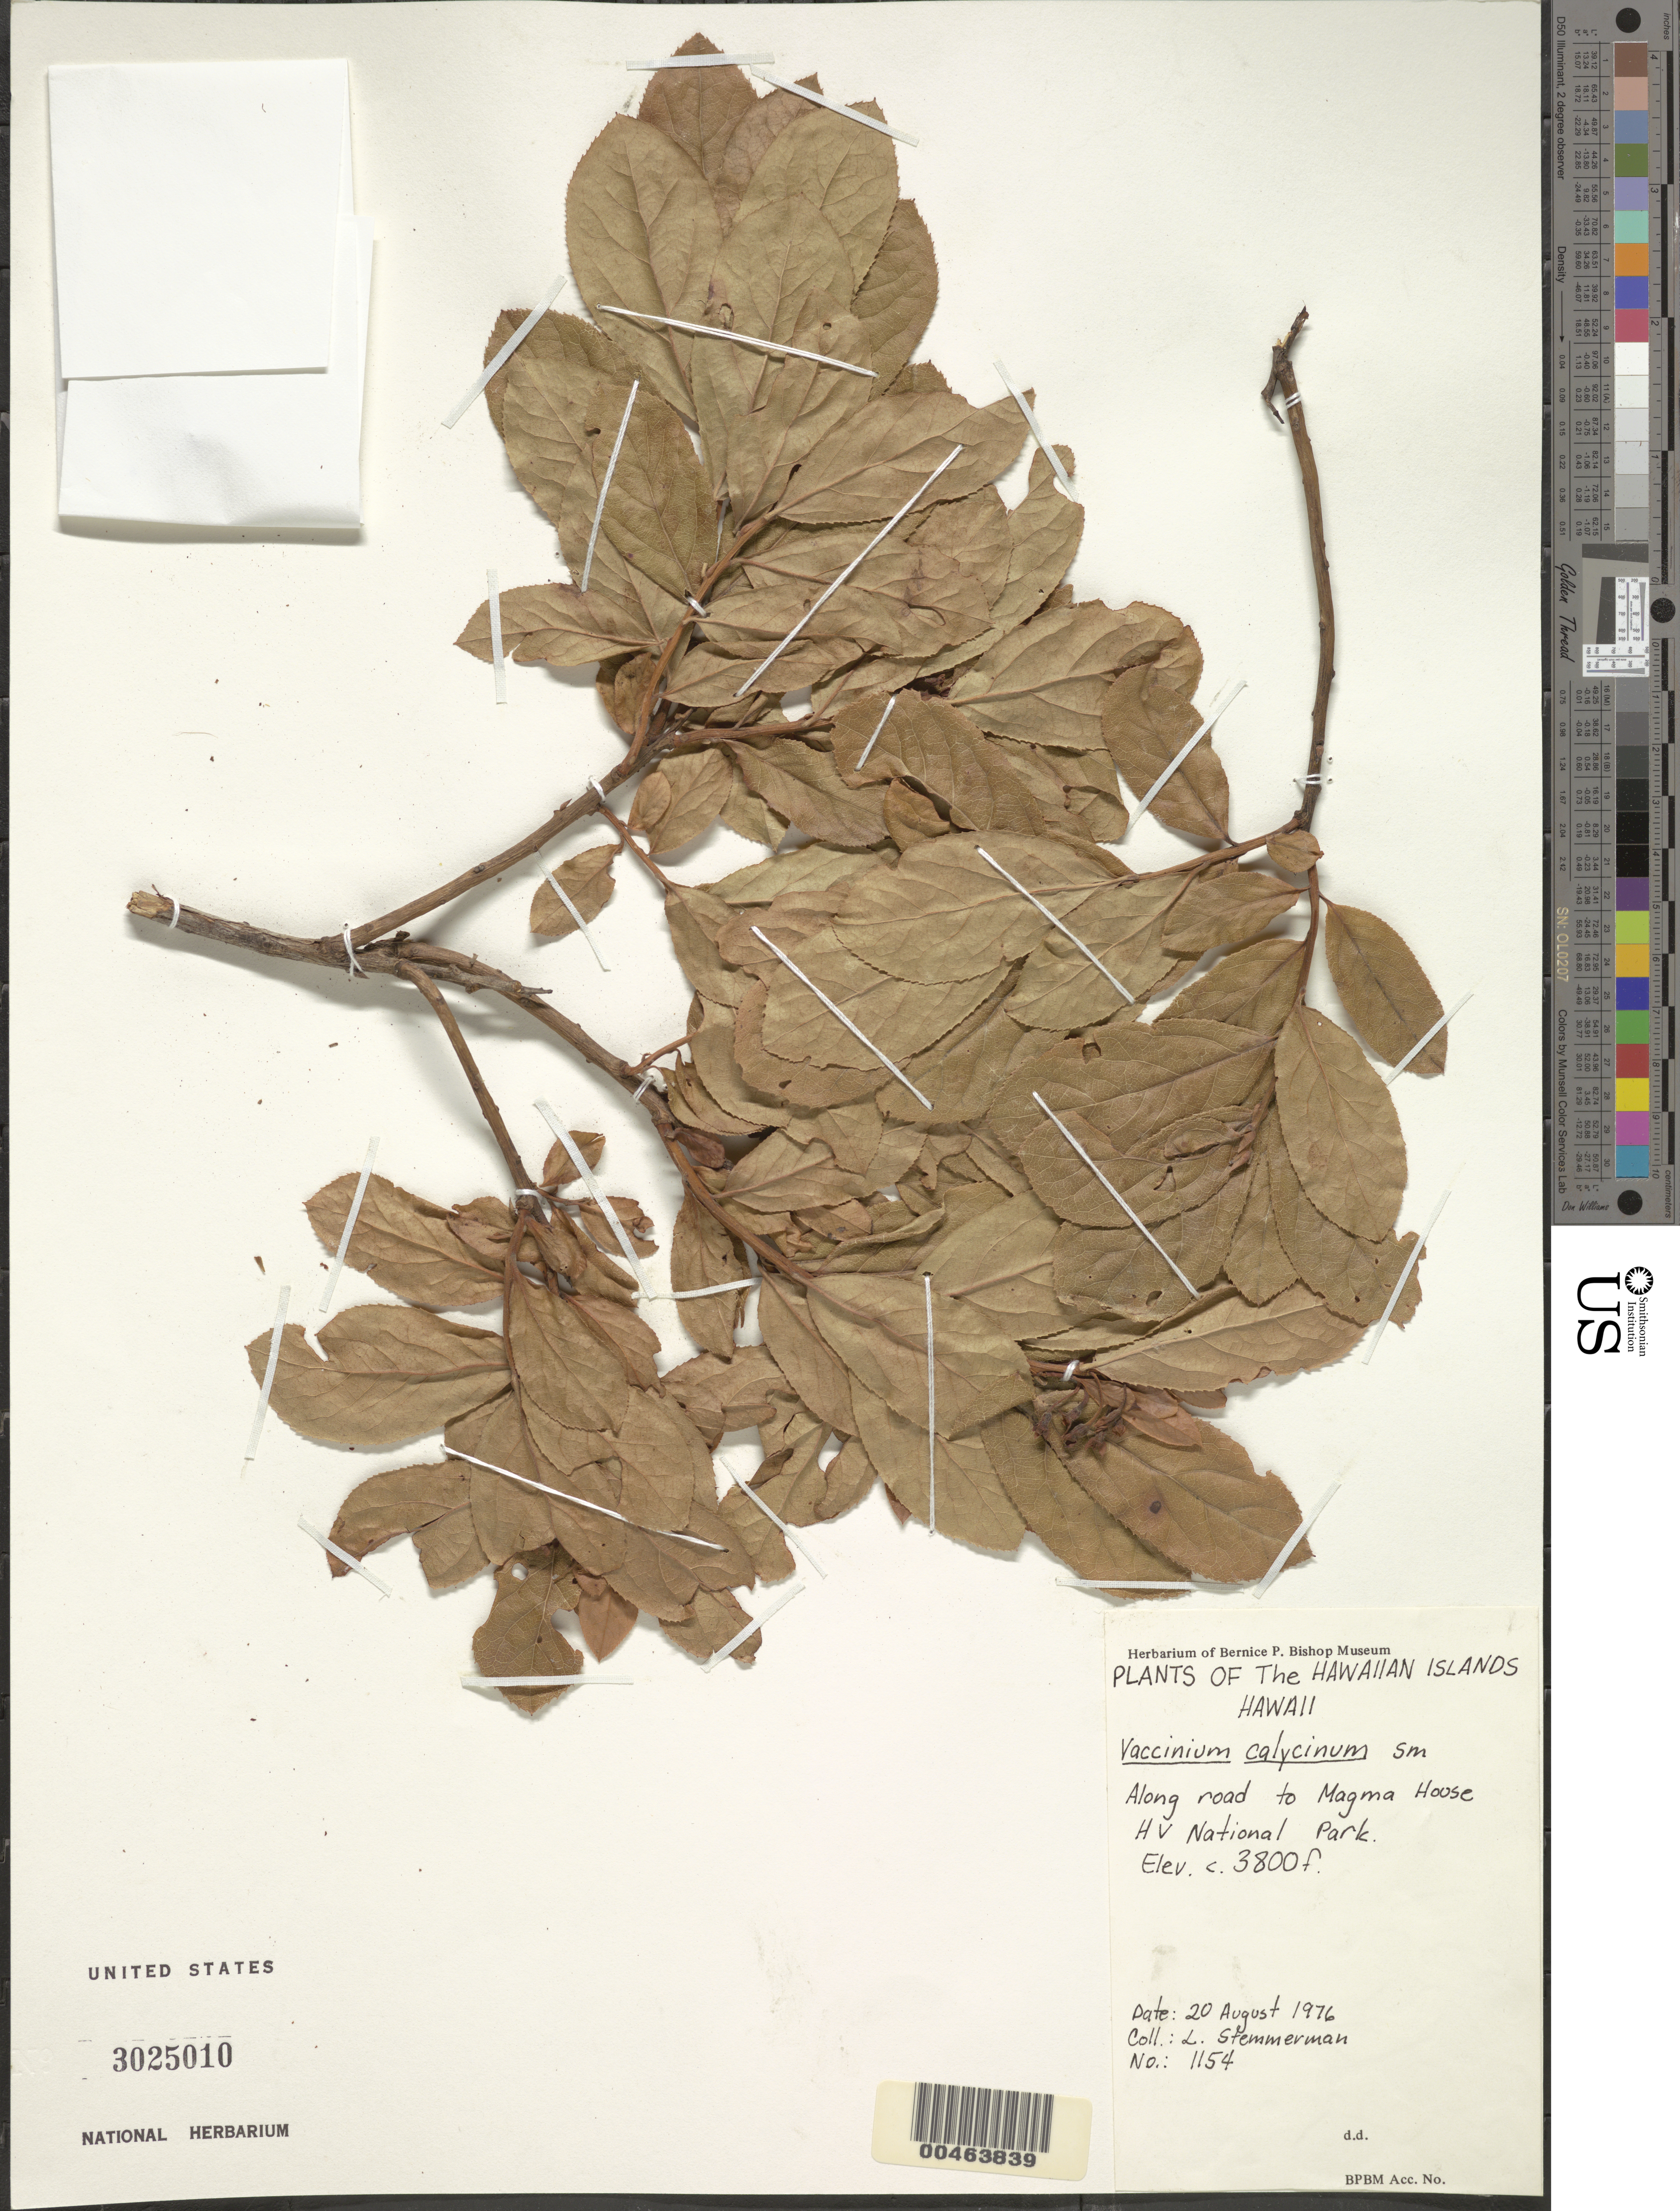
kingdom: Plantae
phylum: Tracheophyta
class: Magnoliopsida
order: Ericales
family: Ericaceae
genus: Vaccinium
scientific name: Vaccinium calycinum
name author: Sm.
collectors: L. Stemmermann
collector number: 1154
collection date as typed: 20 Aug 1976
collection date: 1976-08-20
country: United States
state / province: Hawaii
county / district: Hawaii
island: Hawaii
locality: Along road to Magma House HV National Park.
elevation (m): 1158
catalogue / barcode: US 3025010